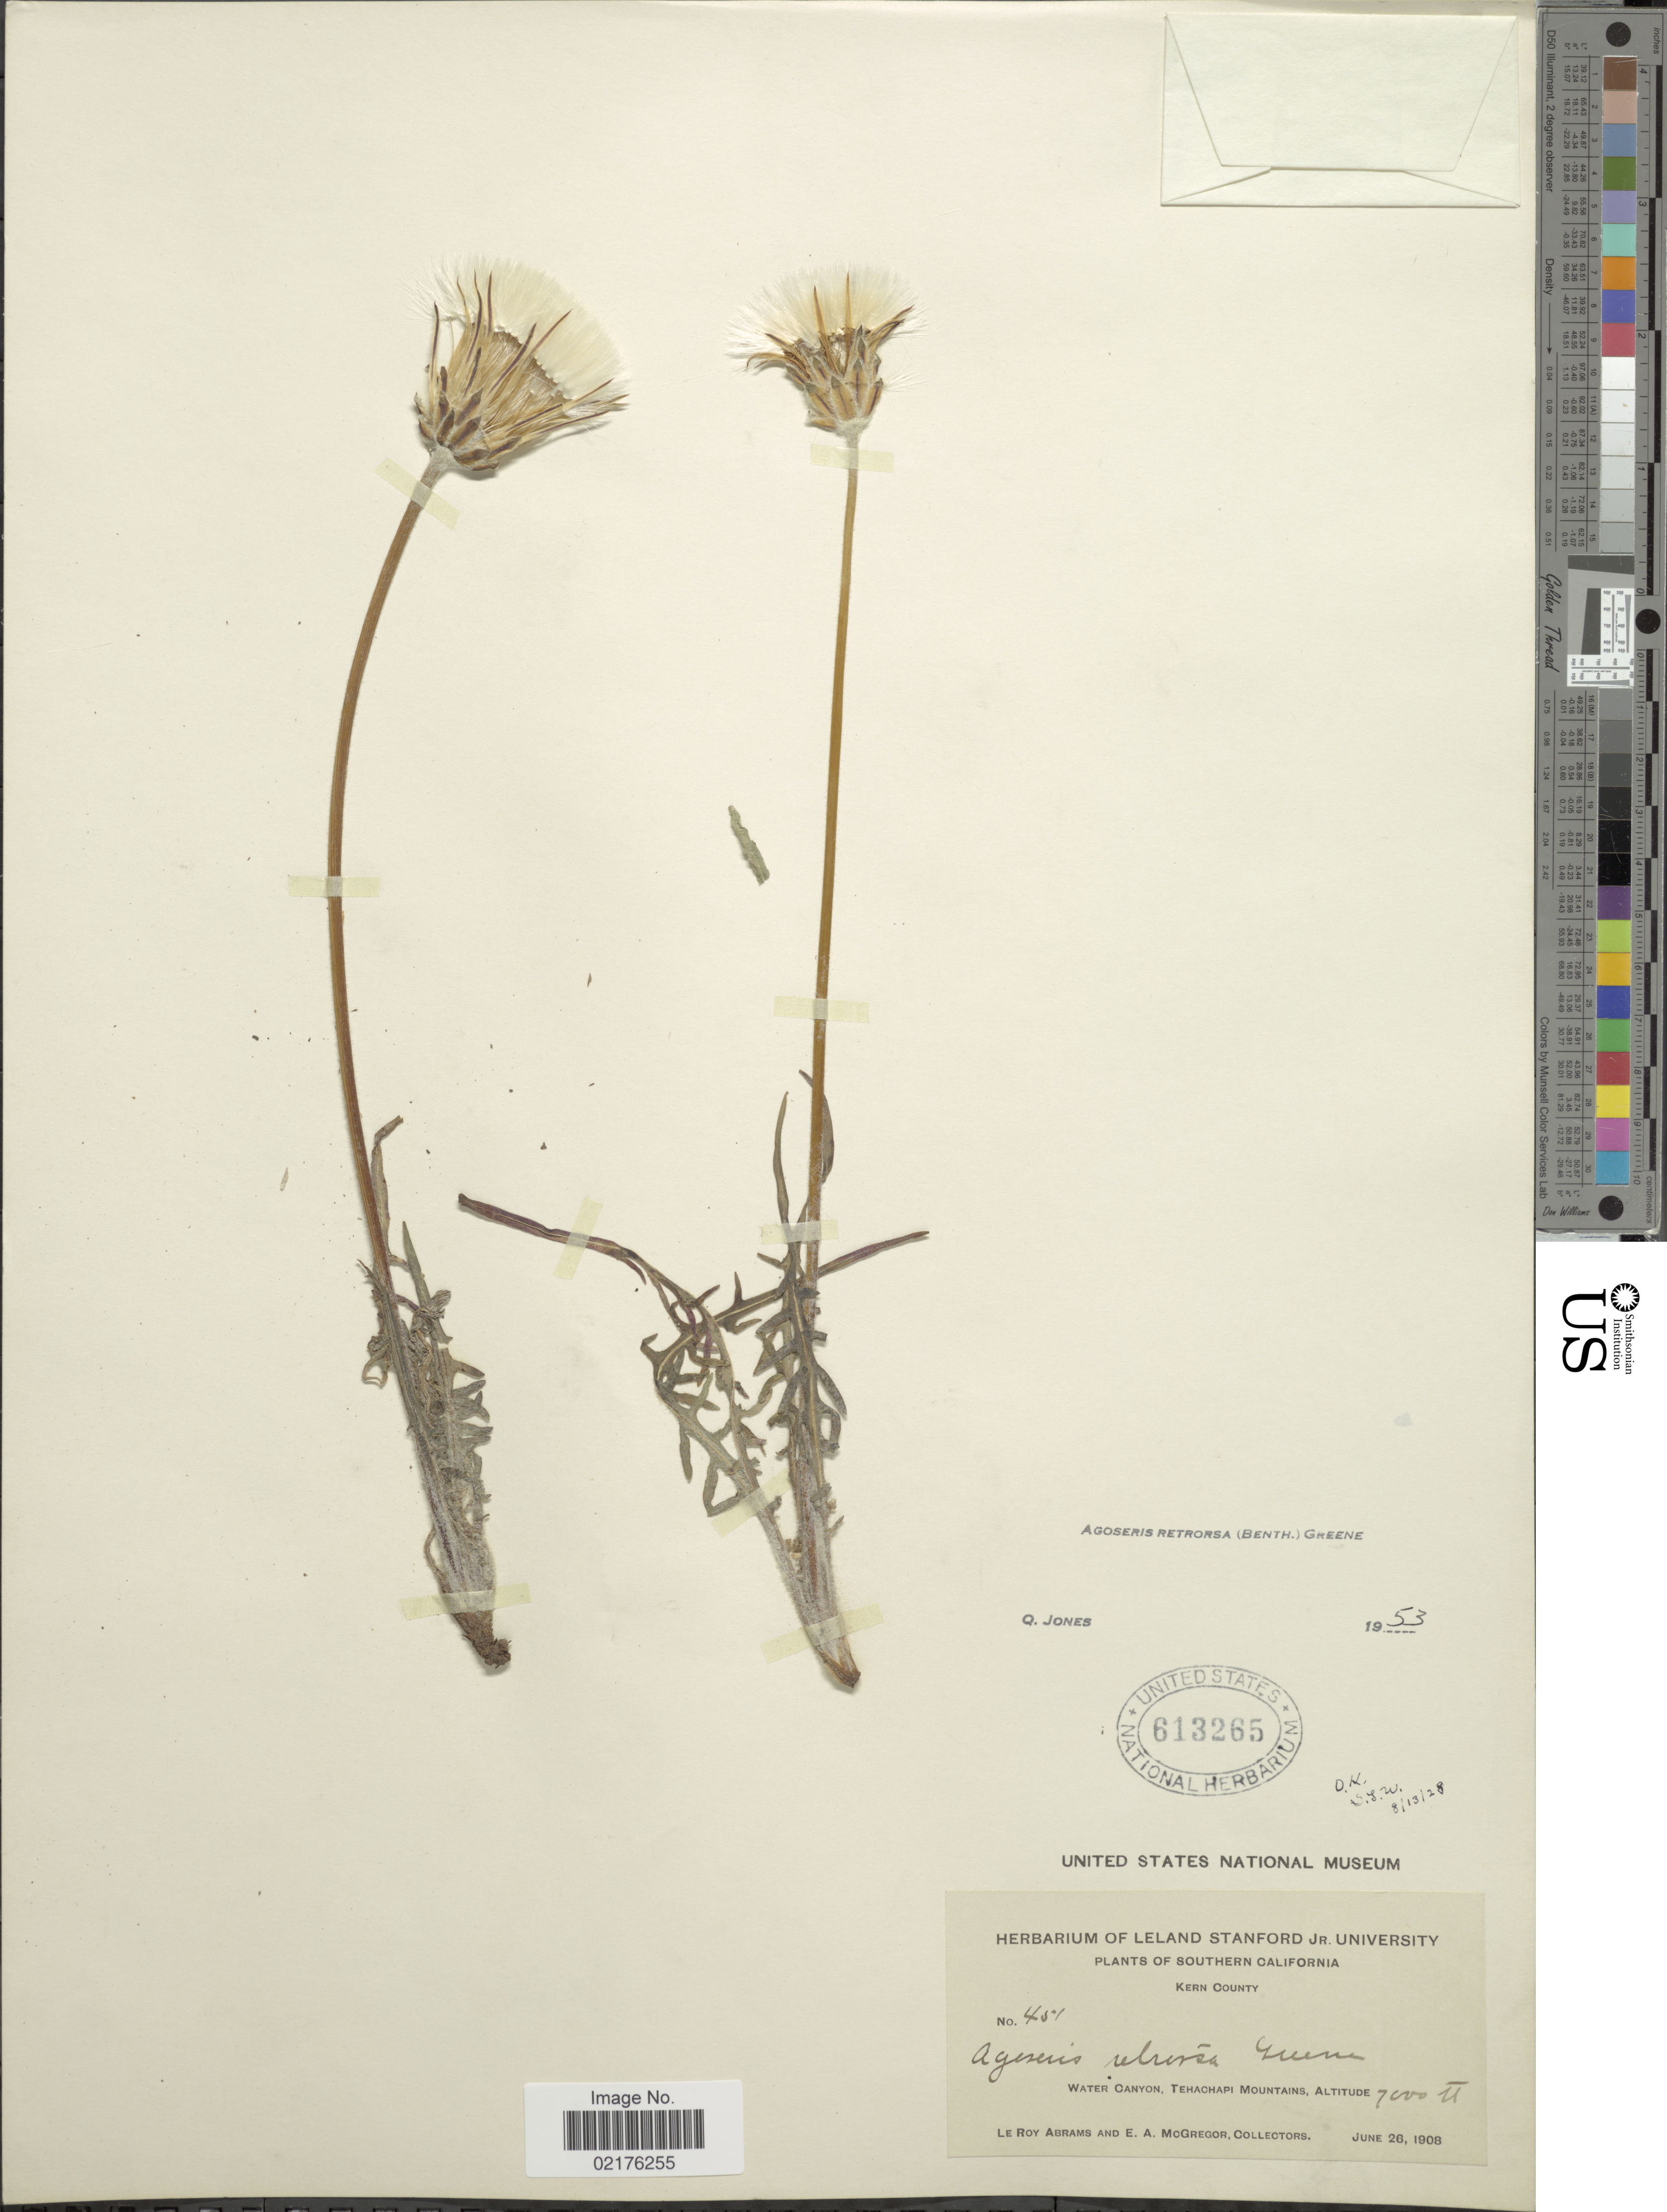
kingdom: Plantae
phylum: Tracheophyta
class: Magnoliopsida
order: Asterales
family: Asteraceae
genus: Agoseris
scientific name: Agoseris retrorsa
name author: (Benth.) Greene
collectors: L. Abrams & E. A. McGregor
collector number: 451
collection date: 1908-06-26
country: United States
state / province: California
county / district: Kern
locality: Southern California, Kern County, Water Canyon, Tehachapi Mountains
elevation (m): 7000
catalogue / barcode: US 613265